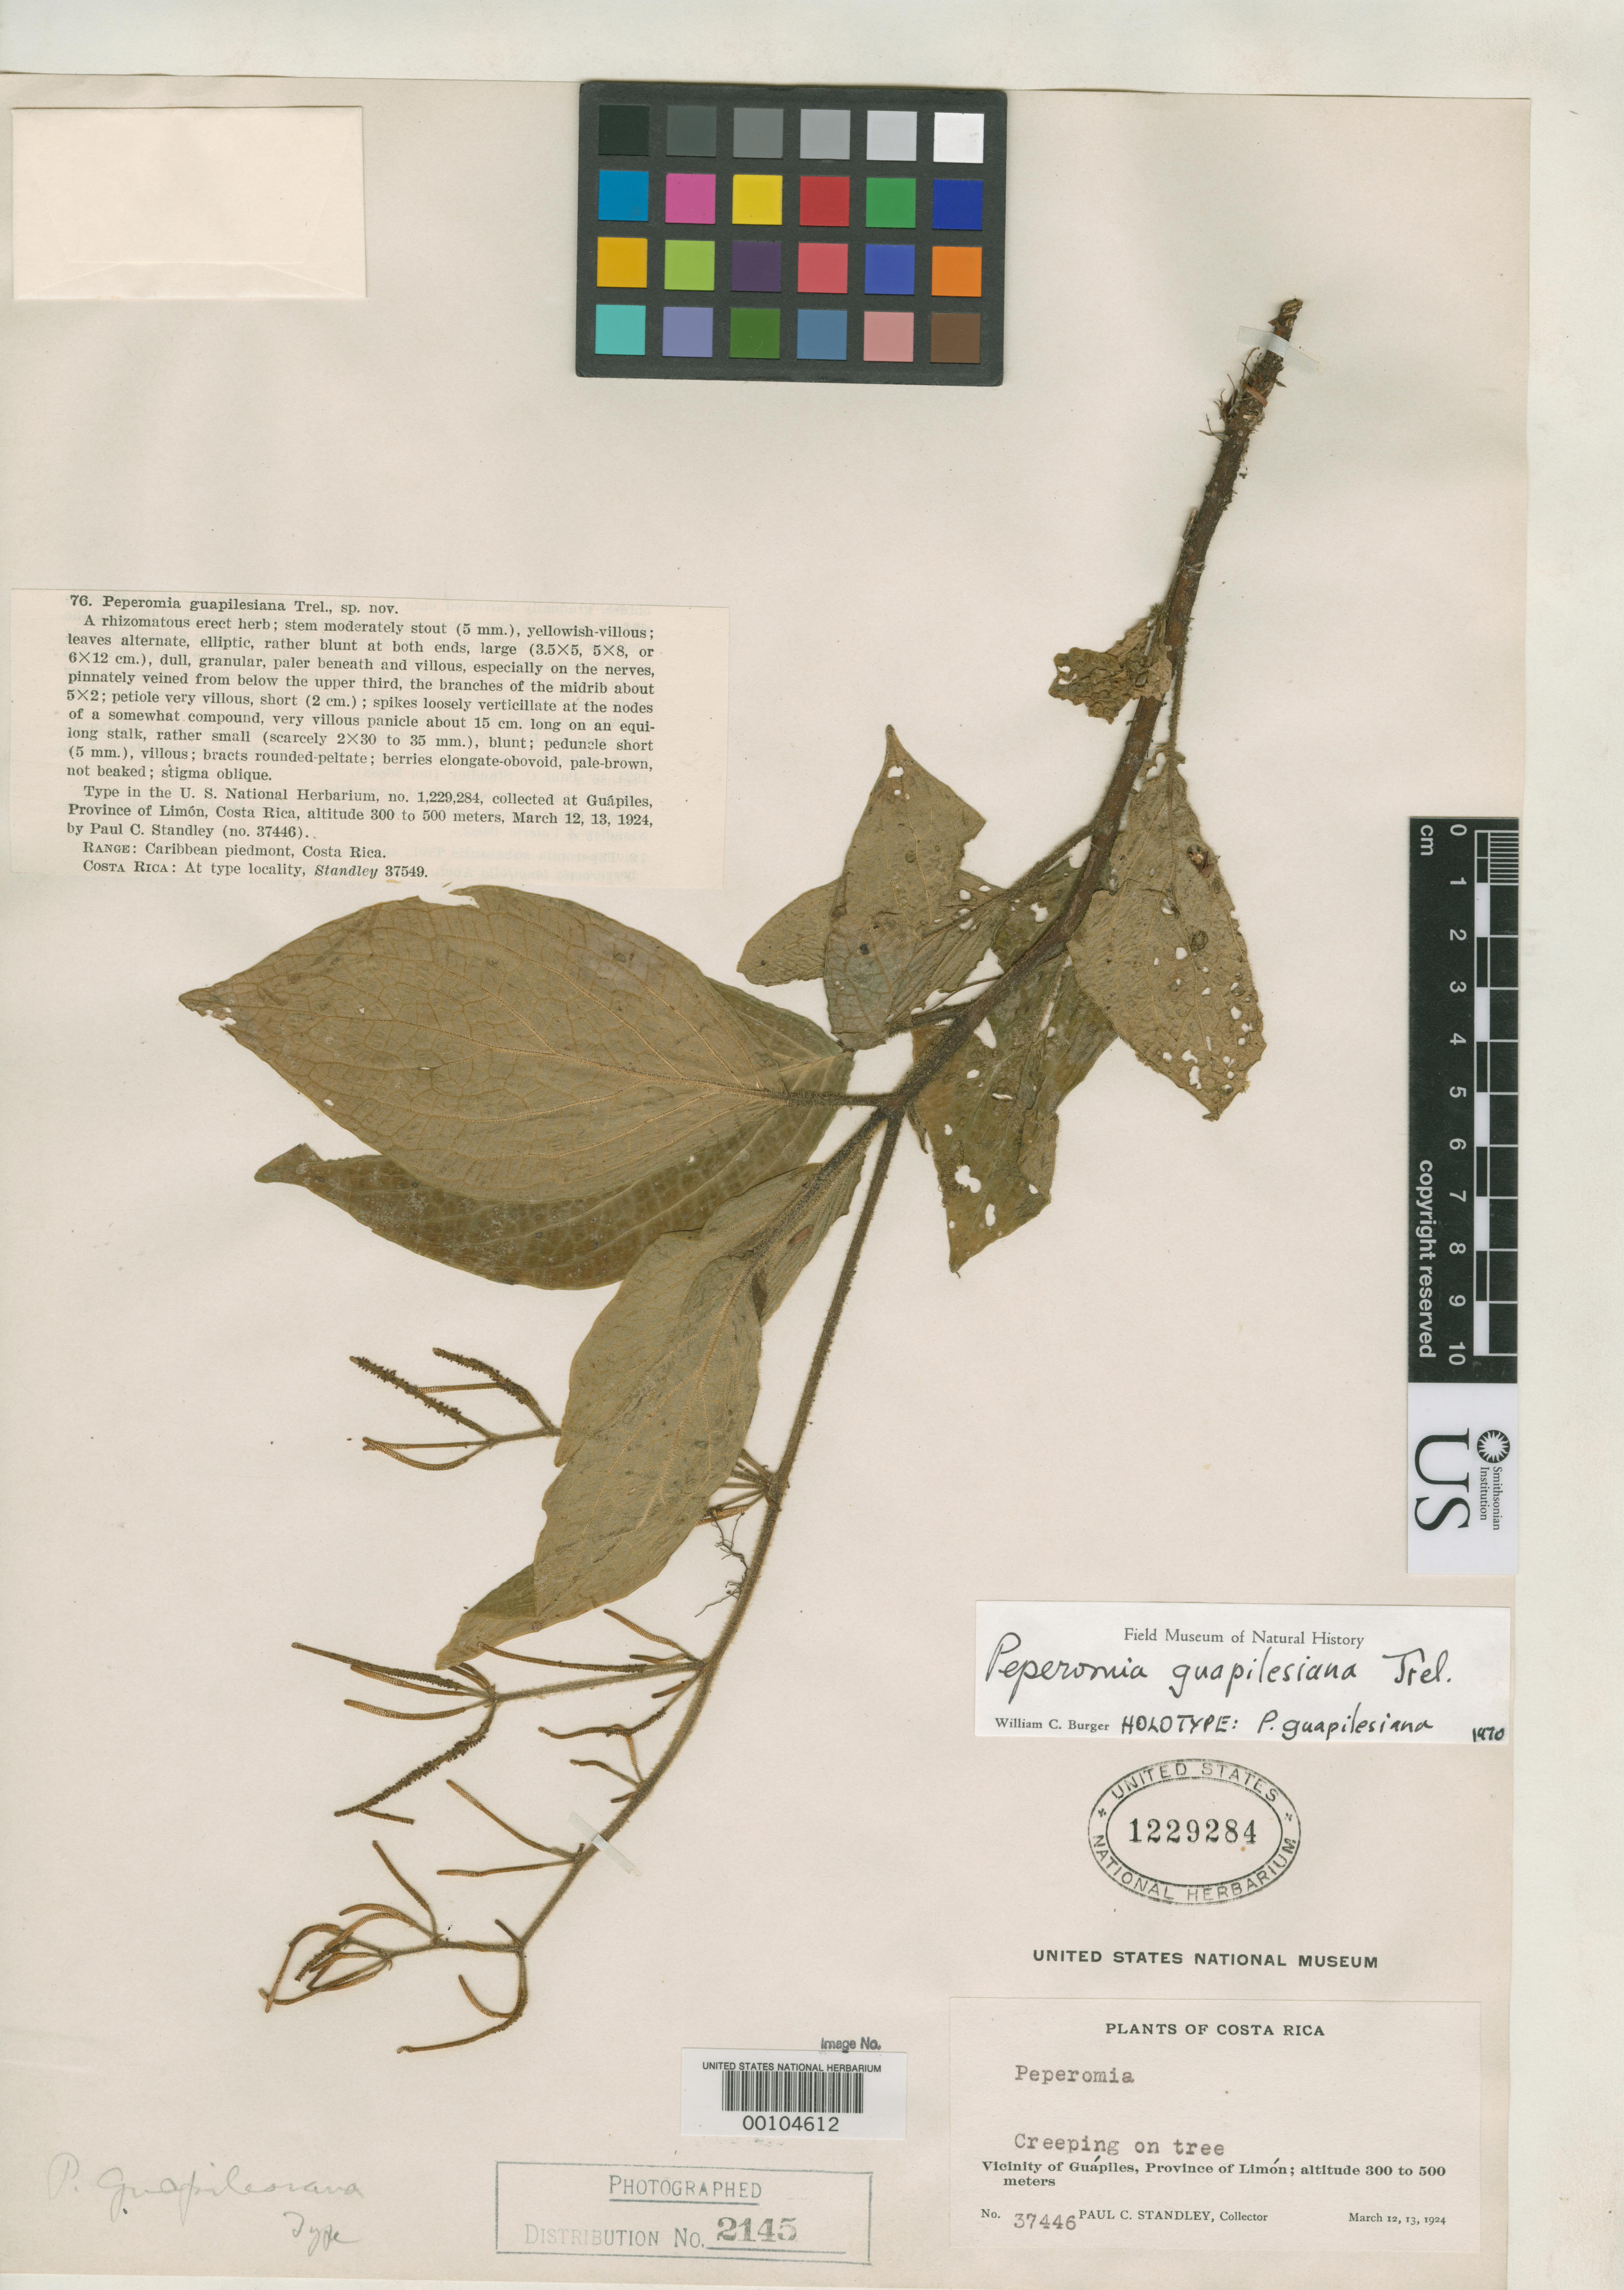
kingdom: Plantae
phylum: Tracheophyta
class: Magnoliopsida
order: Piperales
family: Piperaceae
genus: Peperomia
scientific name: Peperomia guapilesiana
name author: Trel.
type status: Holotype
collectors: P. C. Standley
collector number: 37446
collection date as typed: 12 Mar 1924 to 13 Mar 1924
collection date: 1924-03-12/1924-03-13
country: Costa Rica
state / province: Limón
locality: Guapiles vicinity.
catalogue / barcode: US 1229284